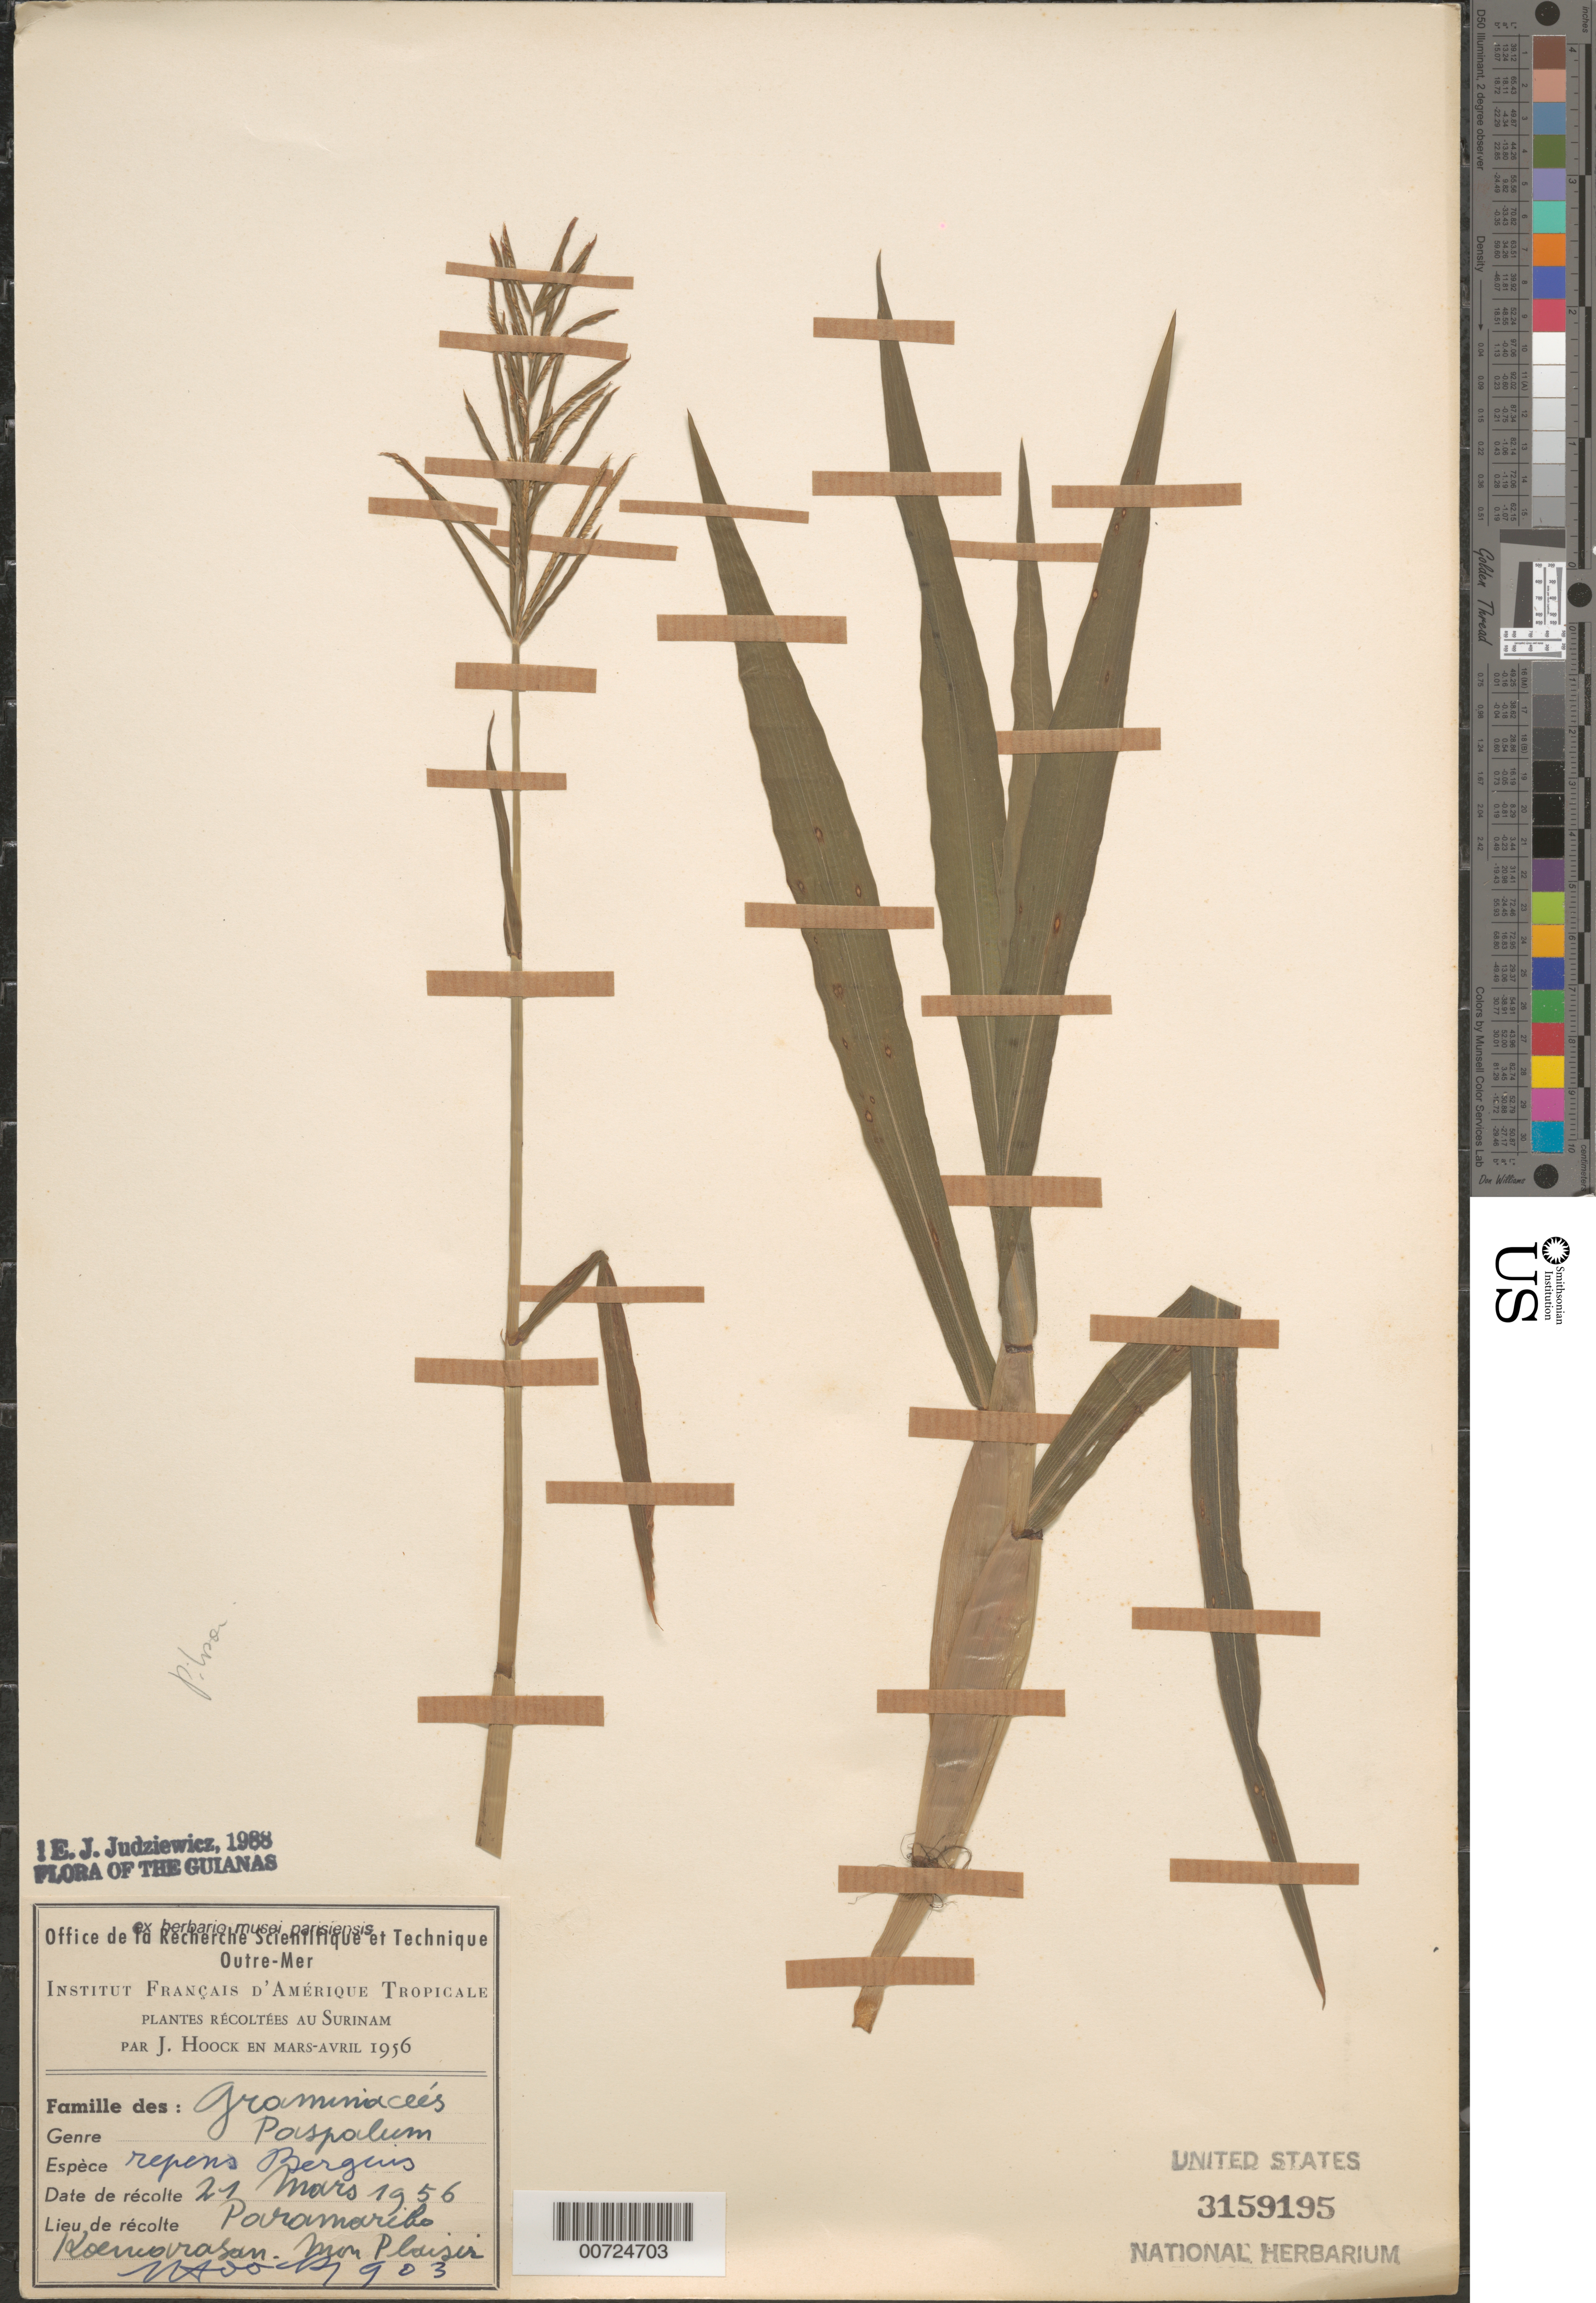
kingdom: Plantae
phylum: Tracheophyta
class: Liliopsida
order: Poales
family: Poaceae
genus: Paspalum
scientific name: Paspalum repens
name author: P.J. Bergius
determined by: Judziewicz, E. J.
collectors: J. Hoock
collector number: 1903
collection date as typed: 21-Mar-56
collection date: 1956-03-21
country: Suriname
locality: Paramaribo, Koenearasan, Mon Plaisir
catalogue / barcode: US 3159195